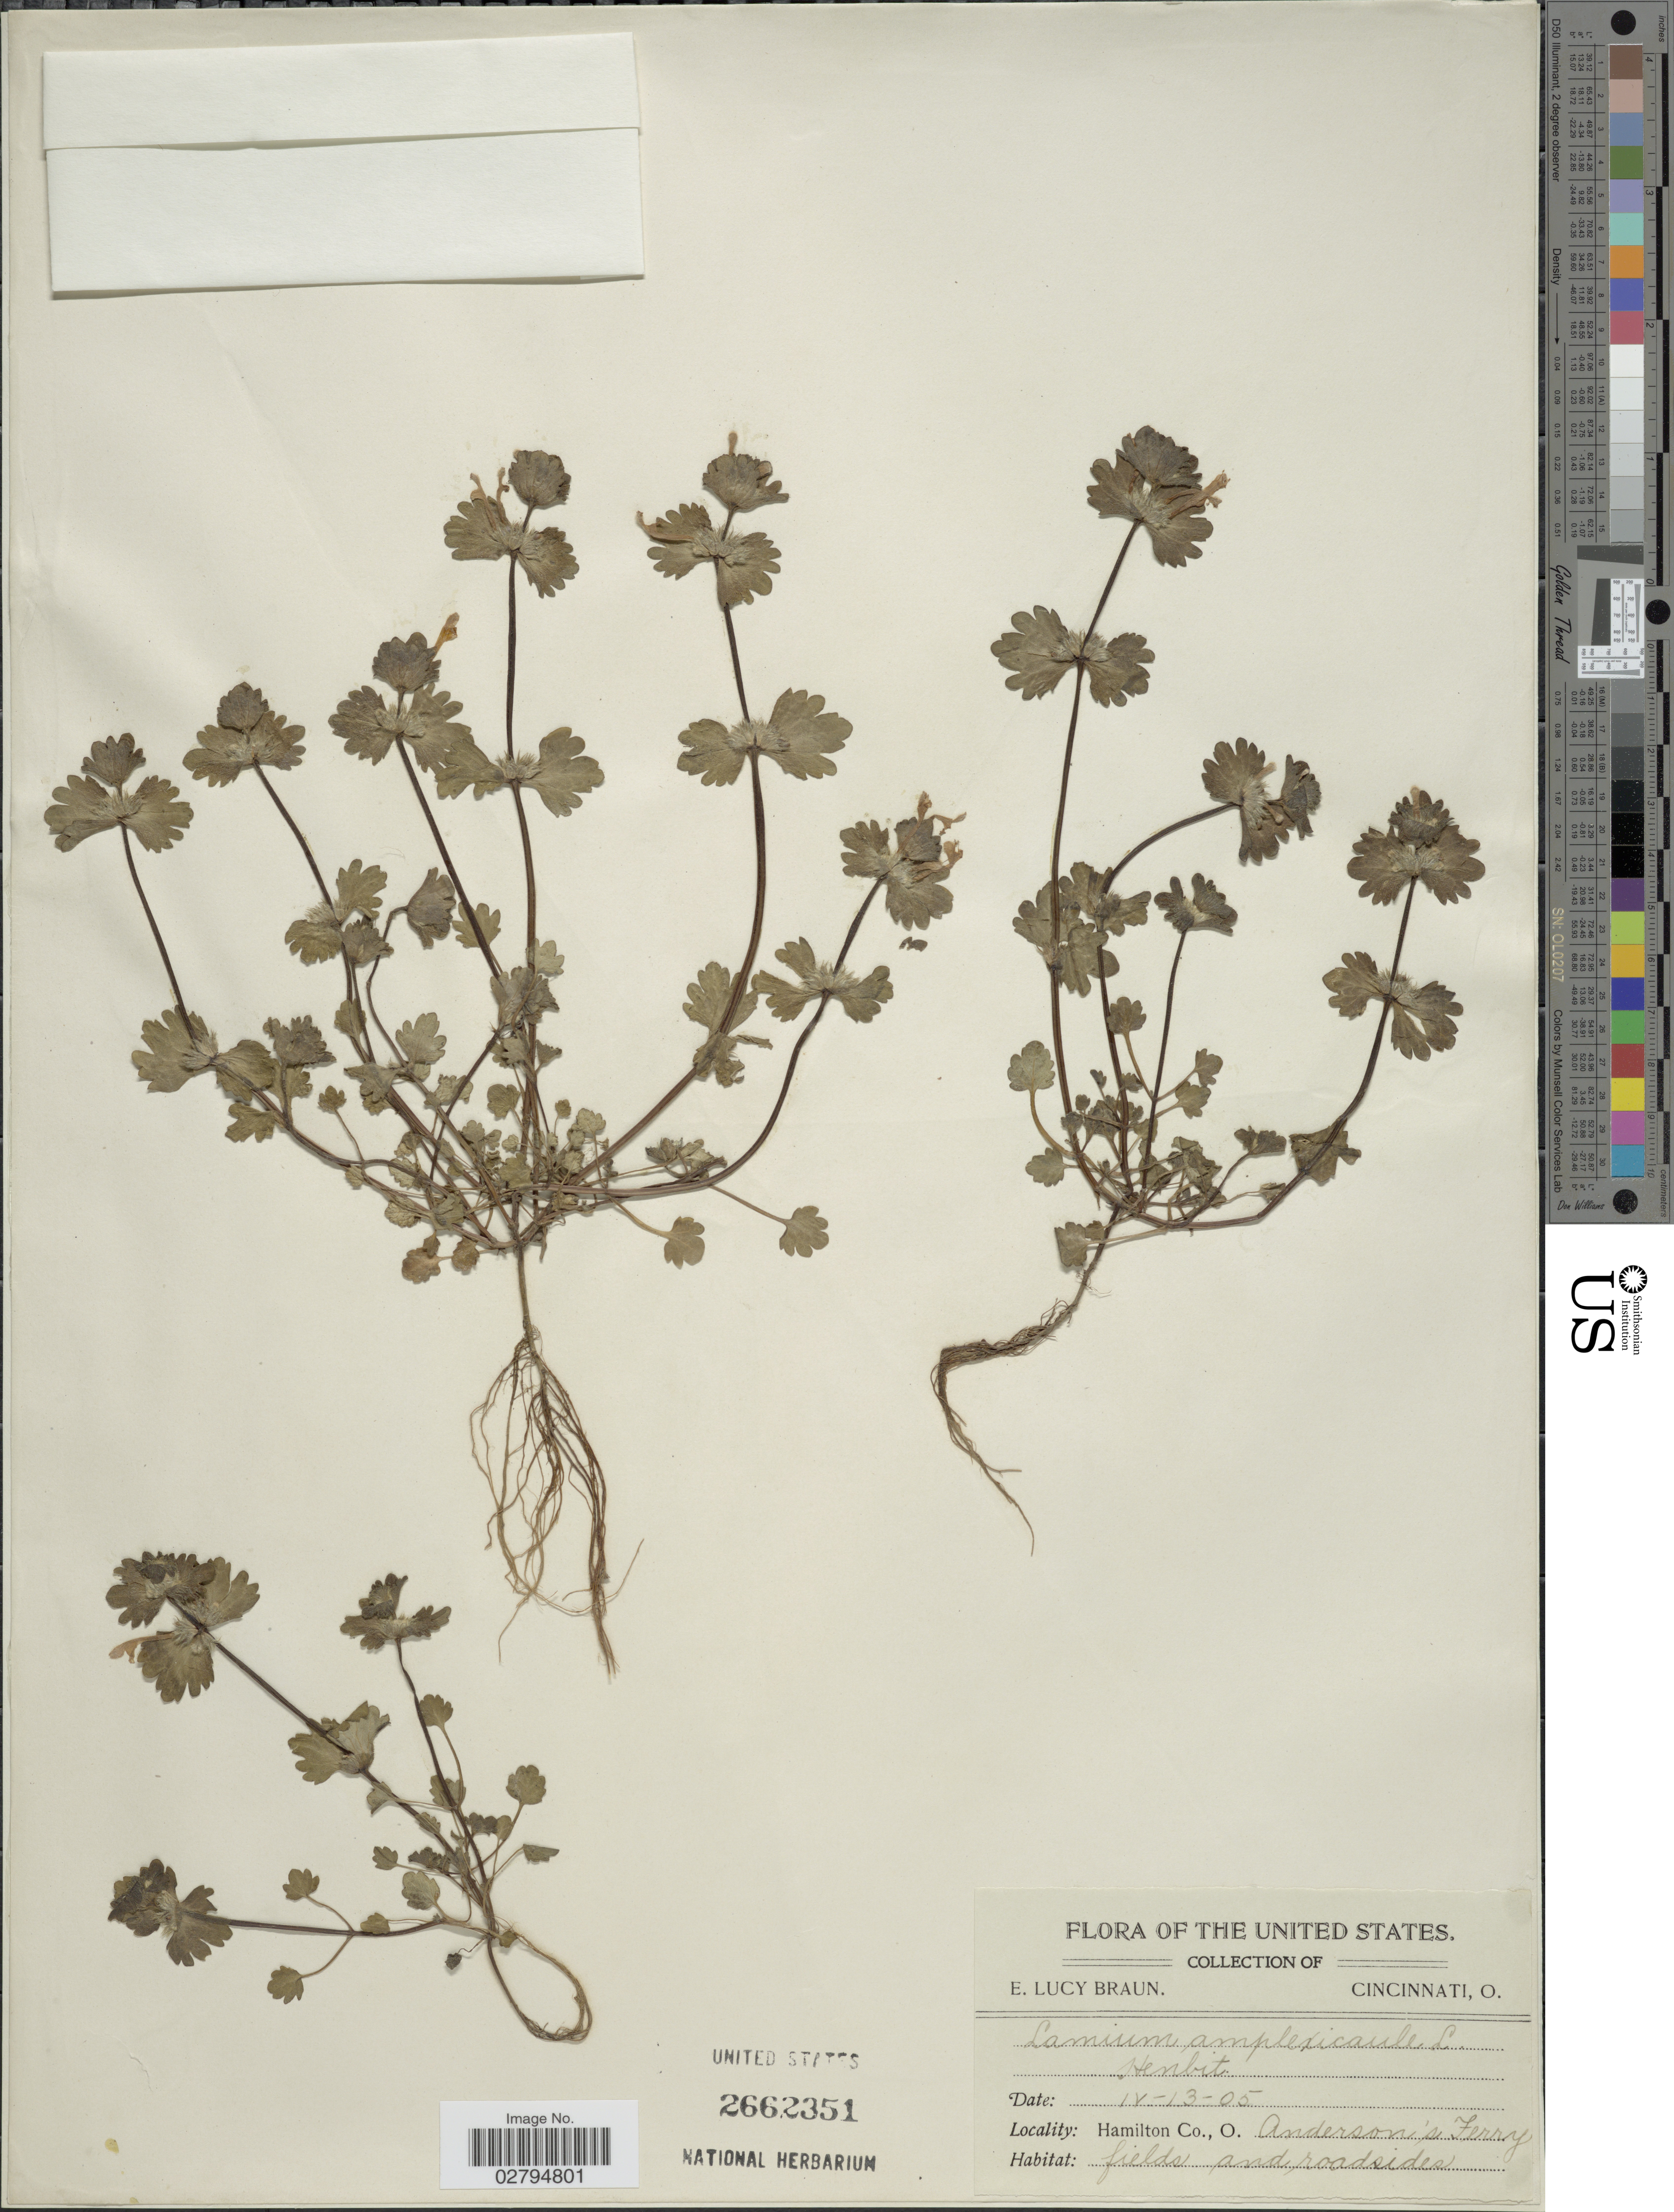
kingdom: Plantae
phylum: Tracheophyta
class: Magnoliopsida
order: Lamiales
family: Lamiaceae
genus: Lamium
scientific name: Lamium amplexicaule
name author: L.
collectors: E. L. Braun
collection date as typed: Transcribed d/m/y: 13/4/5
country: United States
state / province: Ohio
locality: Hamilton Co. Anderson's Ferry, fields and roadsides.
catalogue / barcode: US 2662351